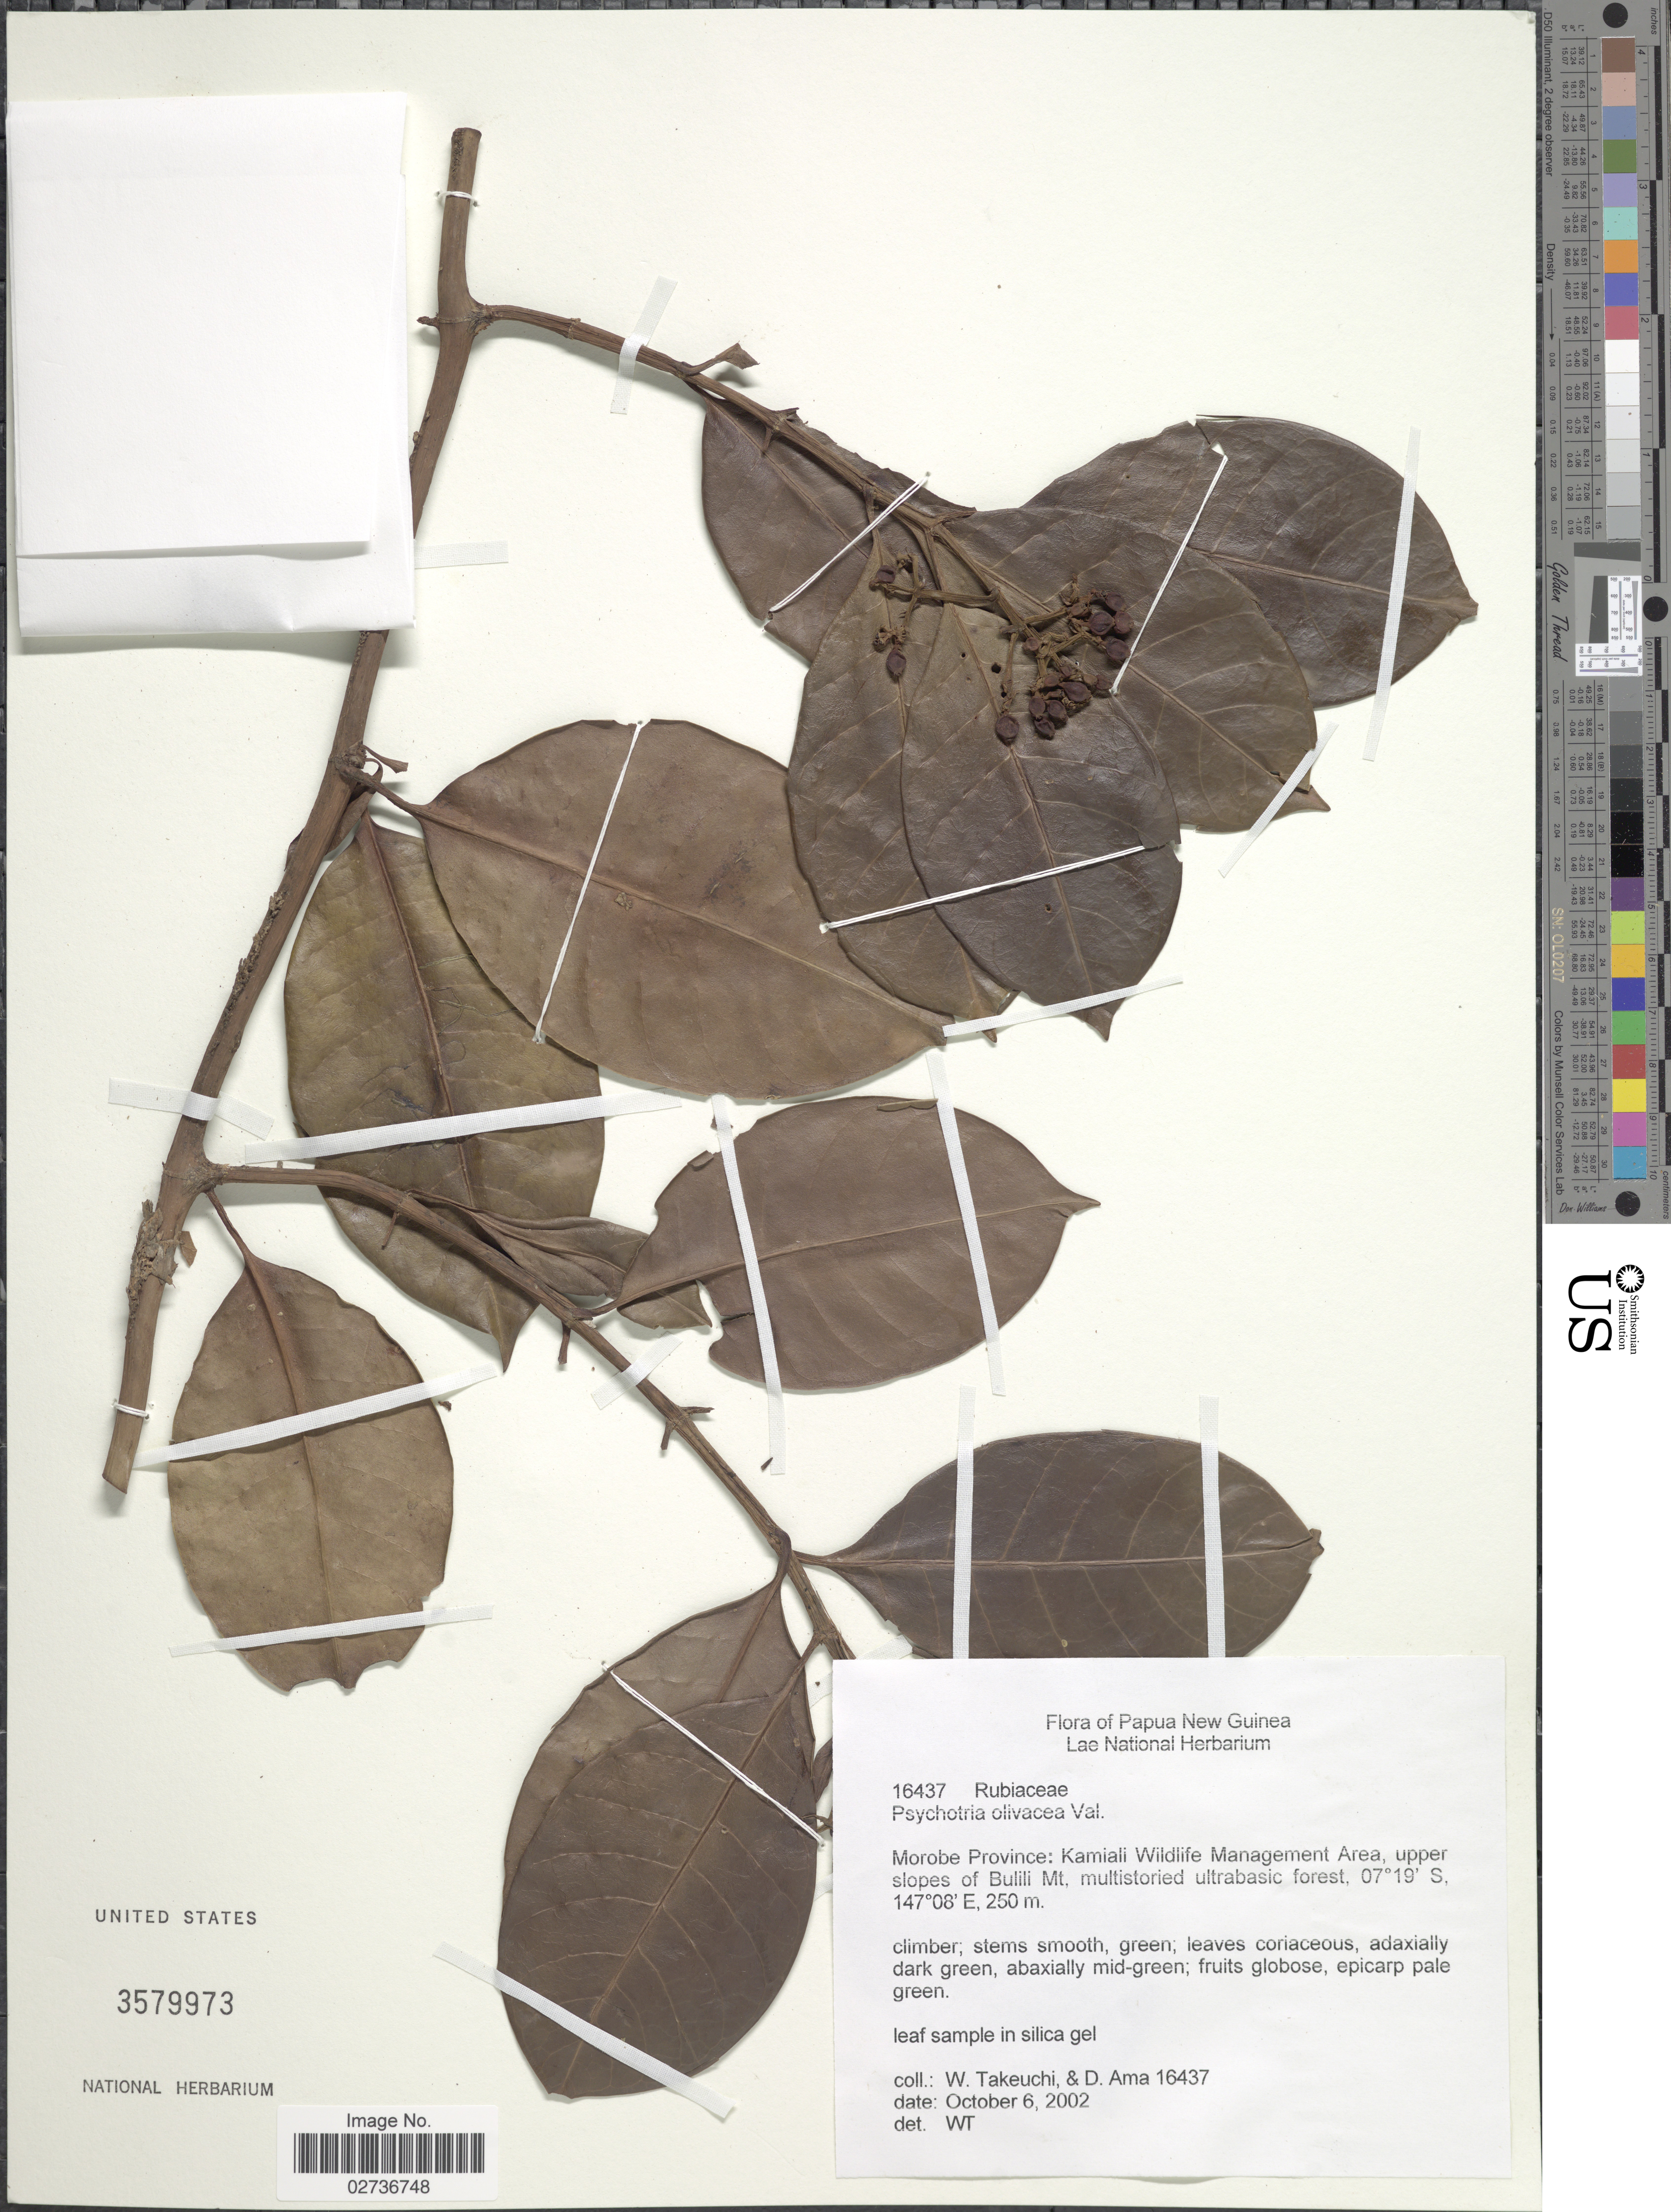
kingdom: Plantae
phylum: Tracheophyta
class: Magnoliopsida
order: Gentianales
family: Rubiaceae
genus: Psychotria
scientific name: Psychotria olivacea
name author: Valeton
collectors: W. Takeuchi & D. Ama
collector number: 16437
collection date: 2002-10-06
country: Papua New Guinea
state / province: Morobe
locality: Morobe Province: Kamiali Wildlife Management Area, upper slopes of Bulili Mt, multistoried ultrabasic forest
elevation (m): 250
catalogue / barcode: US 3579973